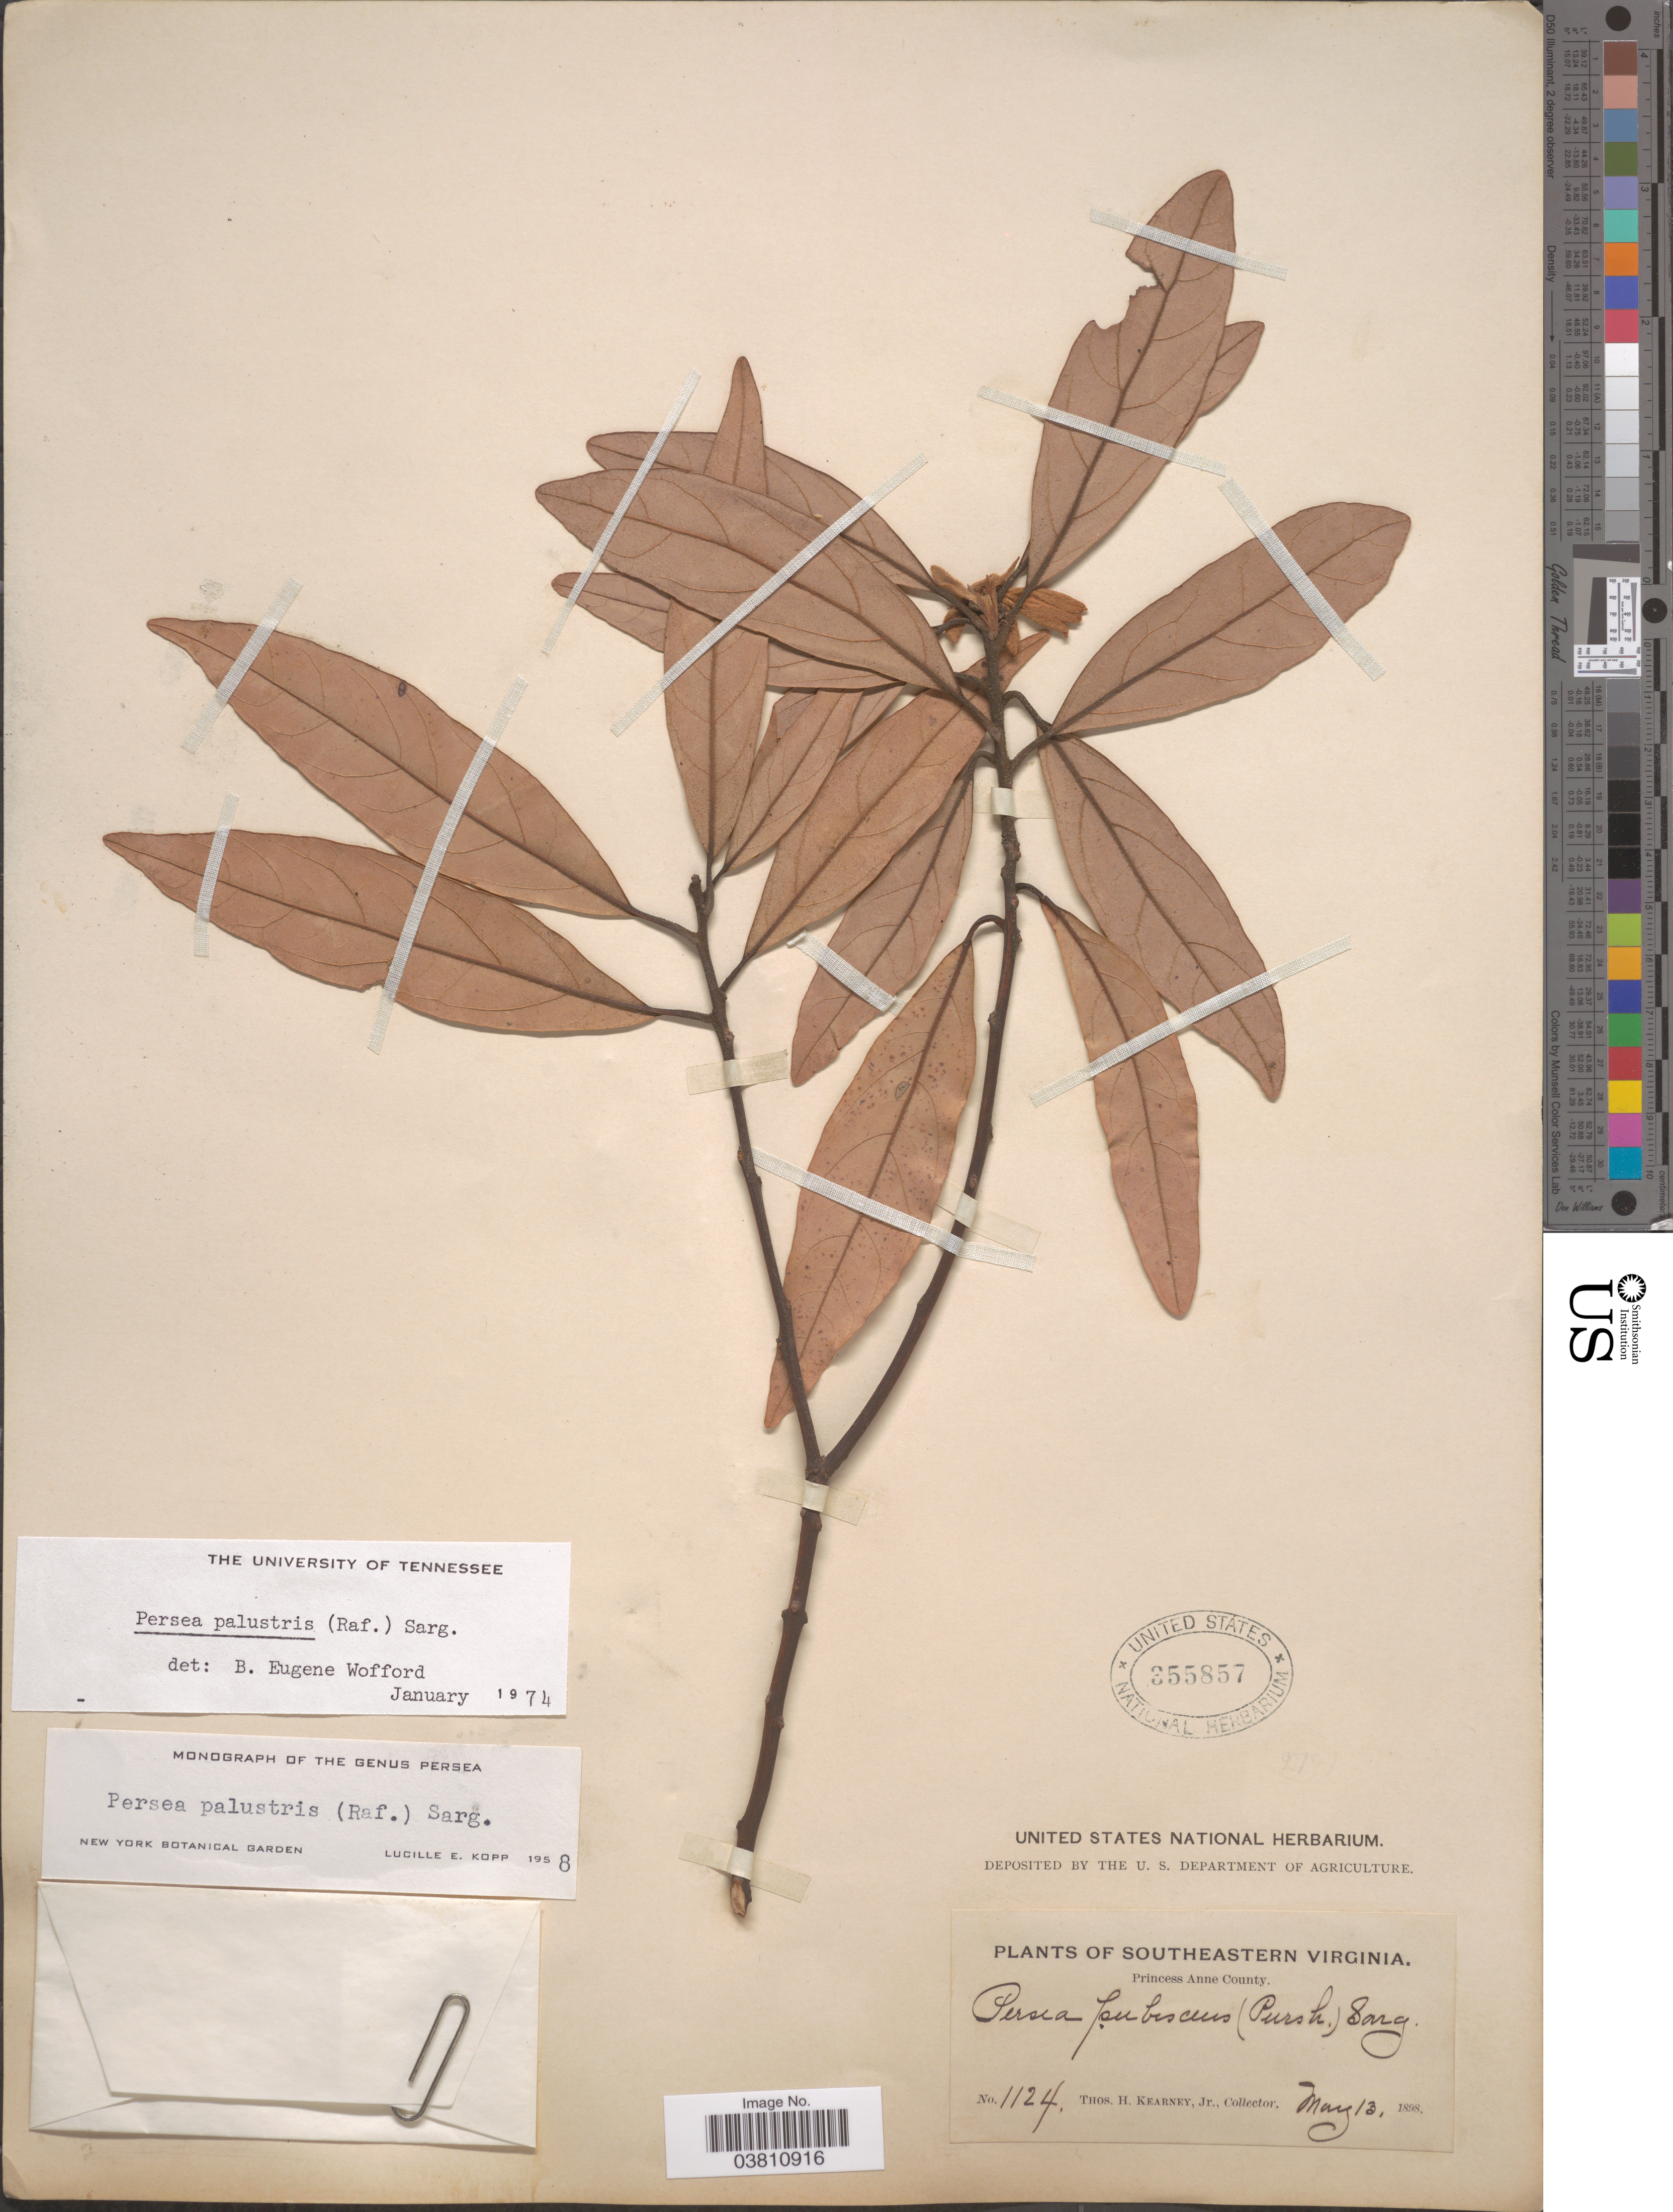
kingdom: Plantae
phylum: Tracheophyta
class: Magnoliopsida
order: Laurales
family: Lauraceae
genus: Persea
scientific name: Persea palustris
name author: (Raf.) Sarg.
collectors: T. H. Kearney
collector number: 1124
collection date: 1898-05-13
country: United States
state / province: Virginia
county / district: City of Virginia Beach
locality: Southeastern Virginia. Princess Anne County.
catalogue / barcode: US 355857